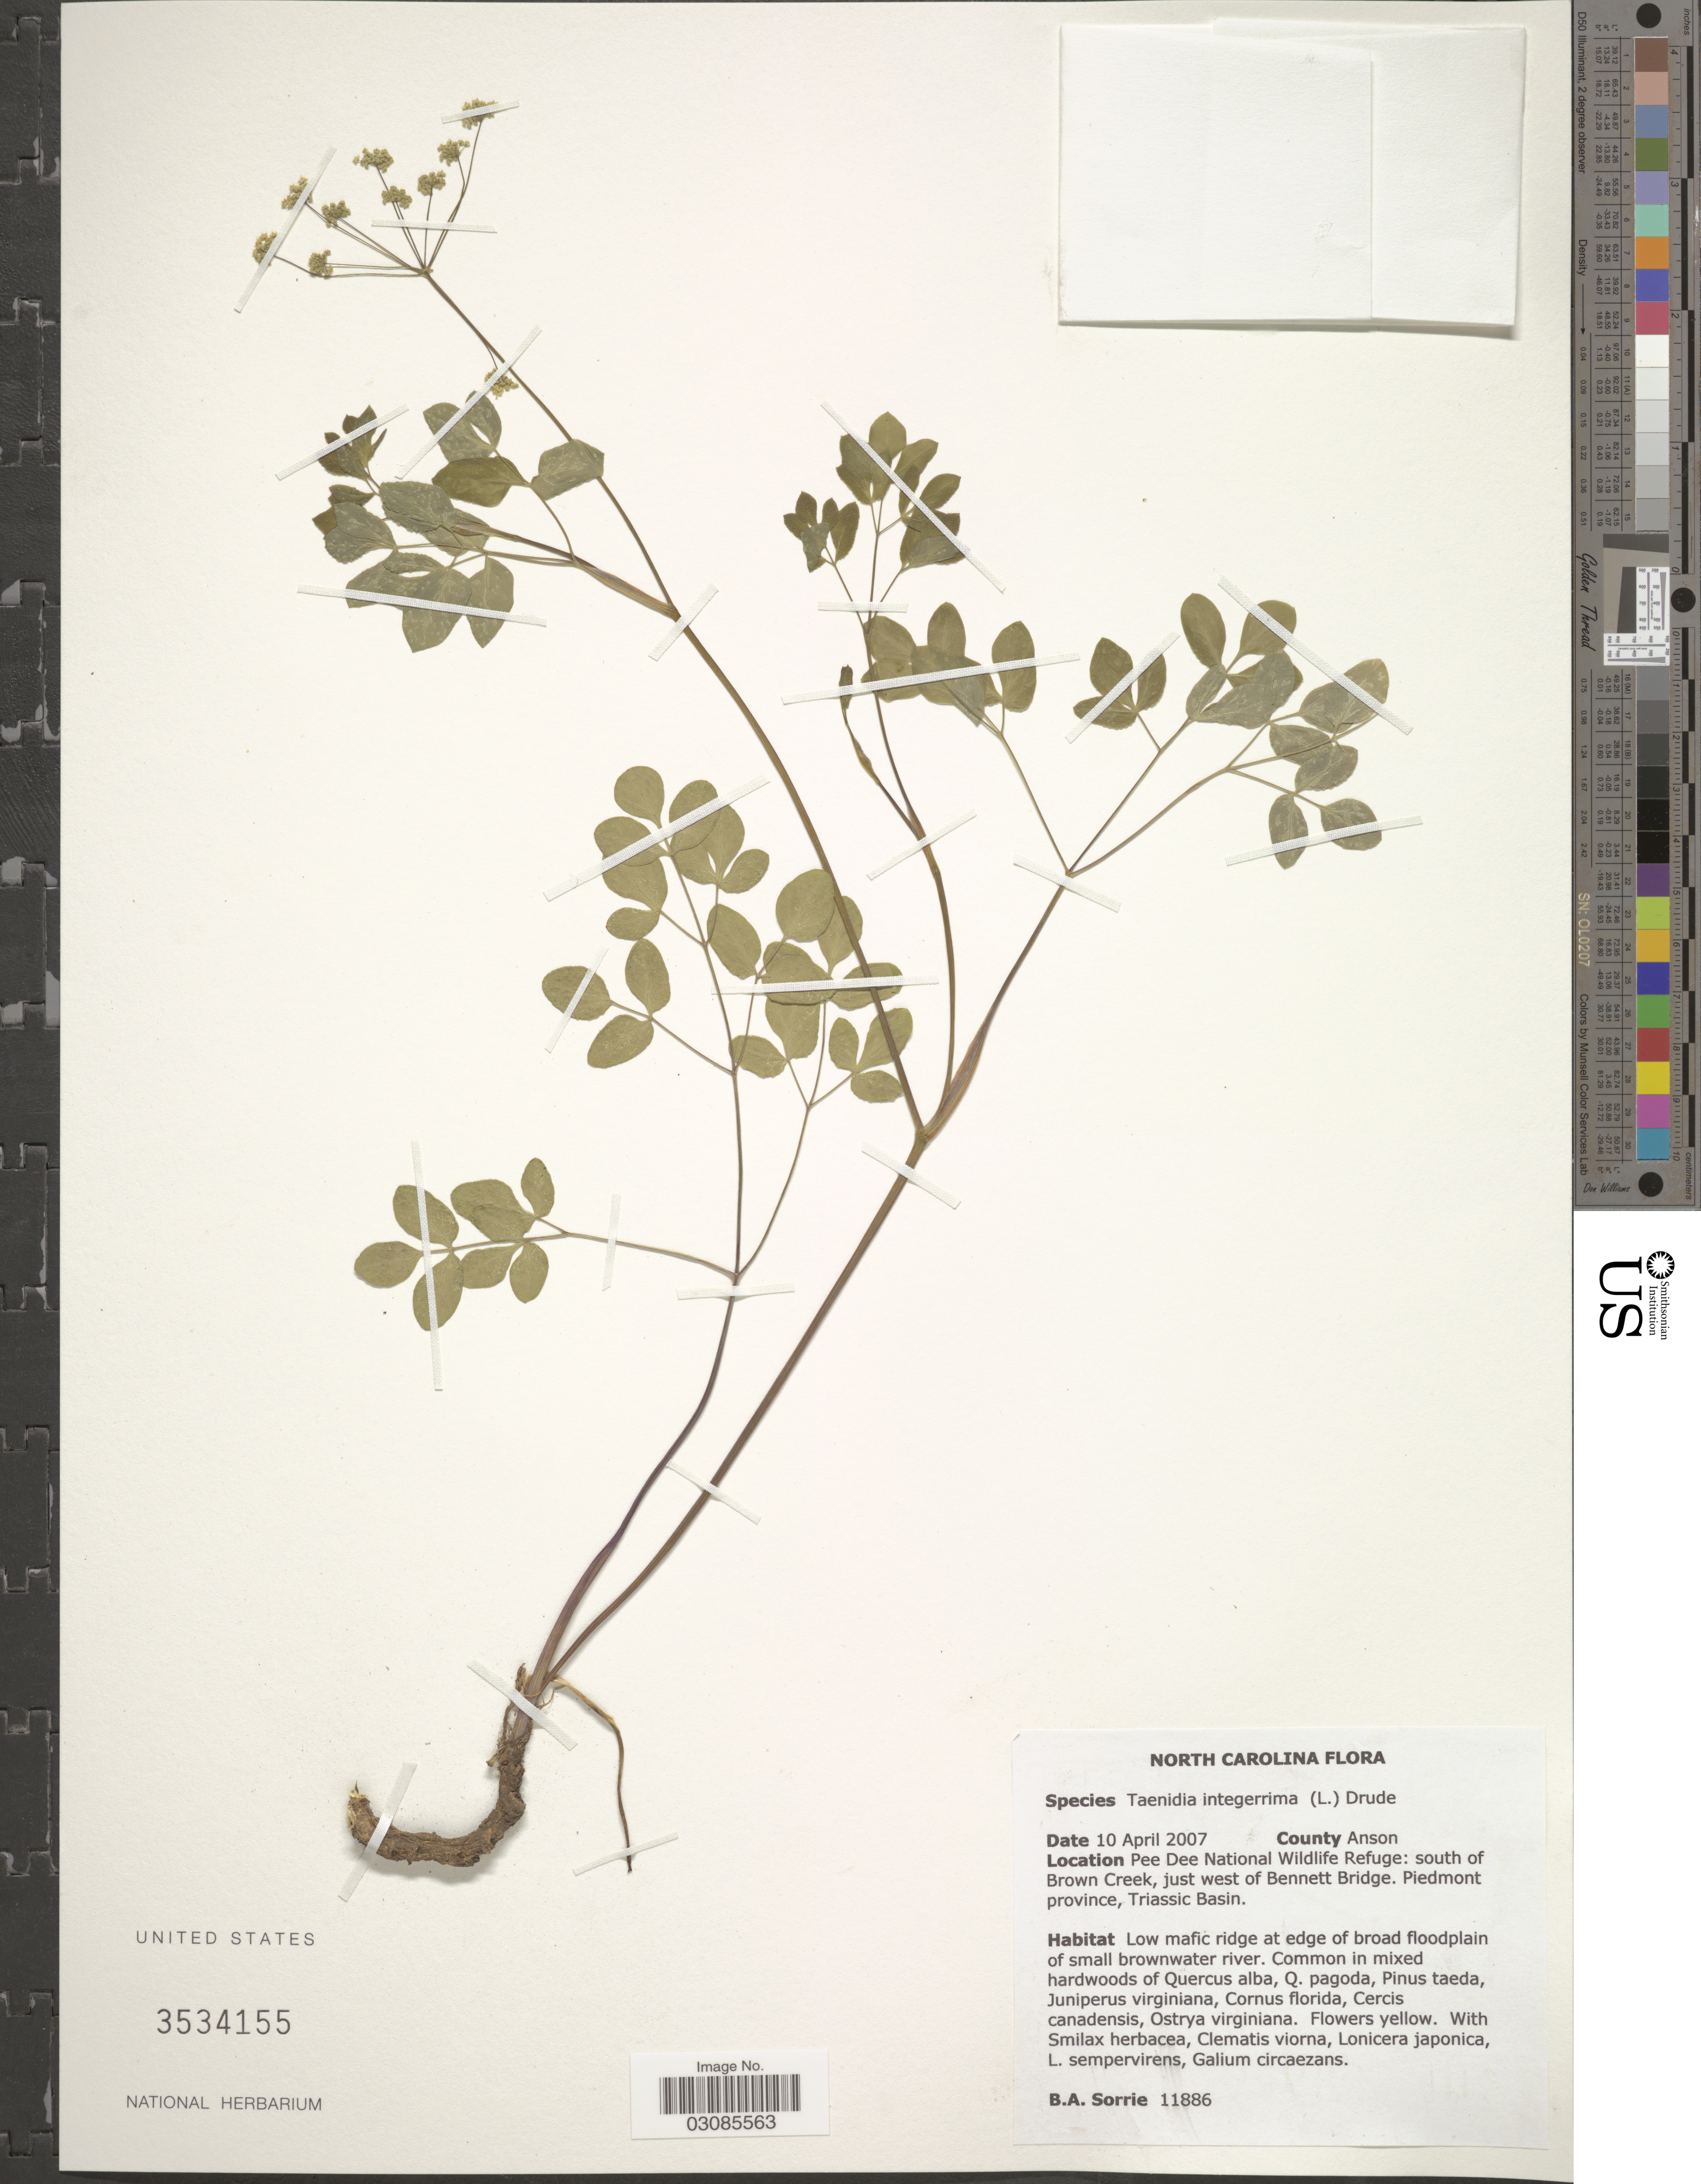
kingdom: Plantae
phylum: Tracheophyta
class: Magnoliopsida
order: Apiales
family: Apiaceae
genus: Taenidia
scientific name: Taenidia integerrima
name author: (L.) Drude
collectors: B. Sorrie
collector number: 11886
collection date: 2007-04-10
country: United States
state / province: North Carolina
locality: County Anson. Pee Dee National Wildlife Refuge: south of Brown Creek, just west of Bennett Bridge. Piedmont province, Triassic Basin.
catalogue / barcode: US 3534155